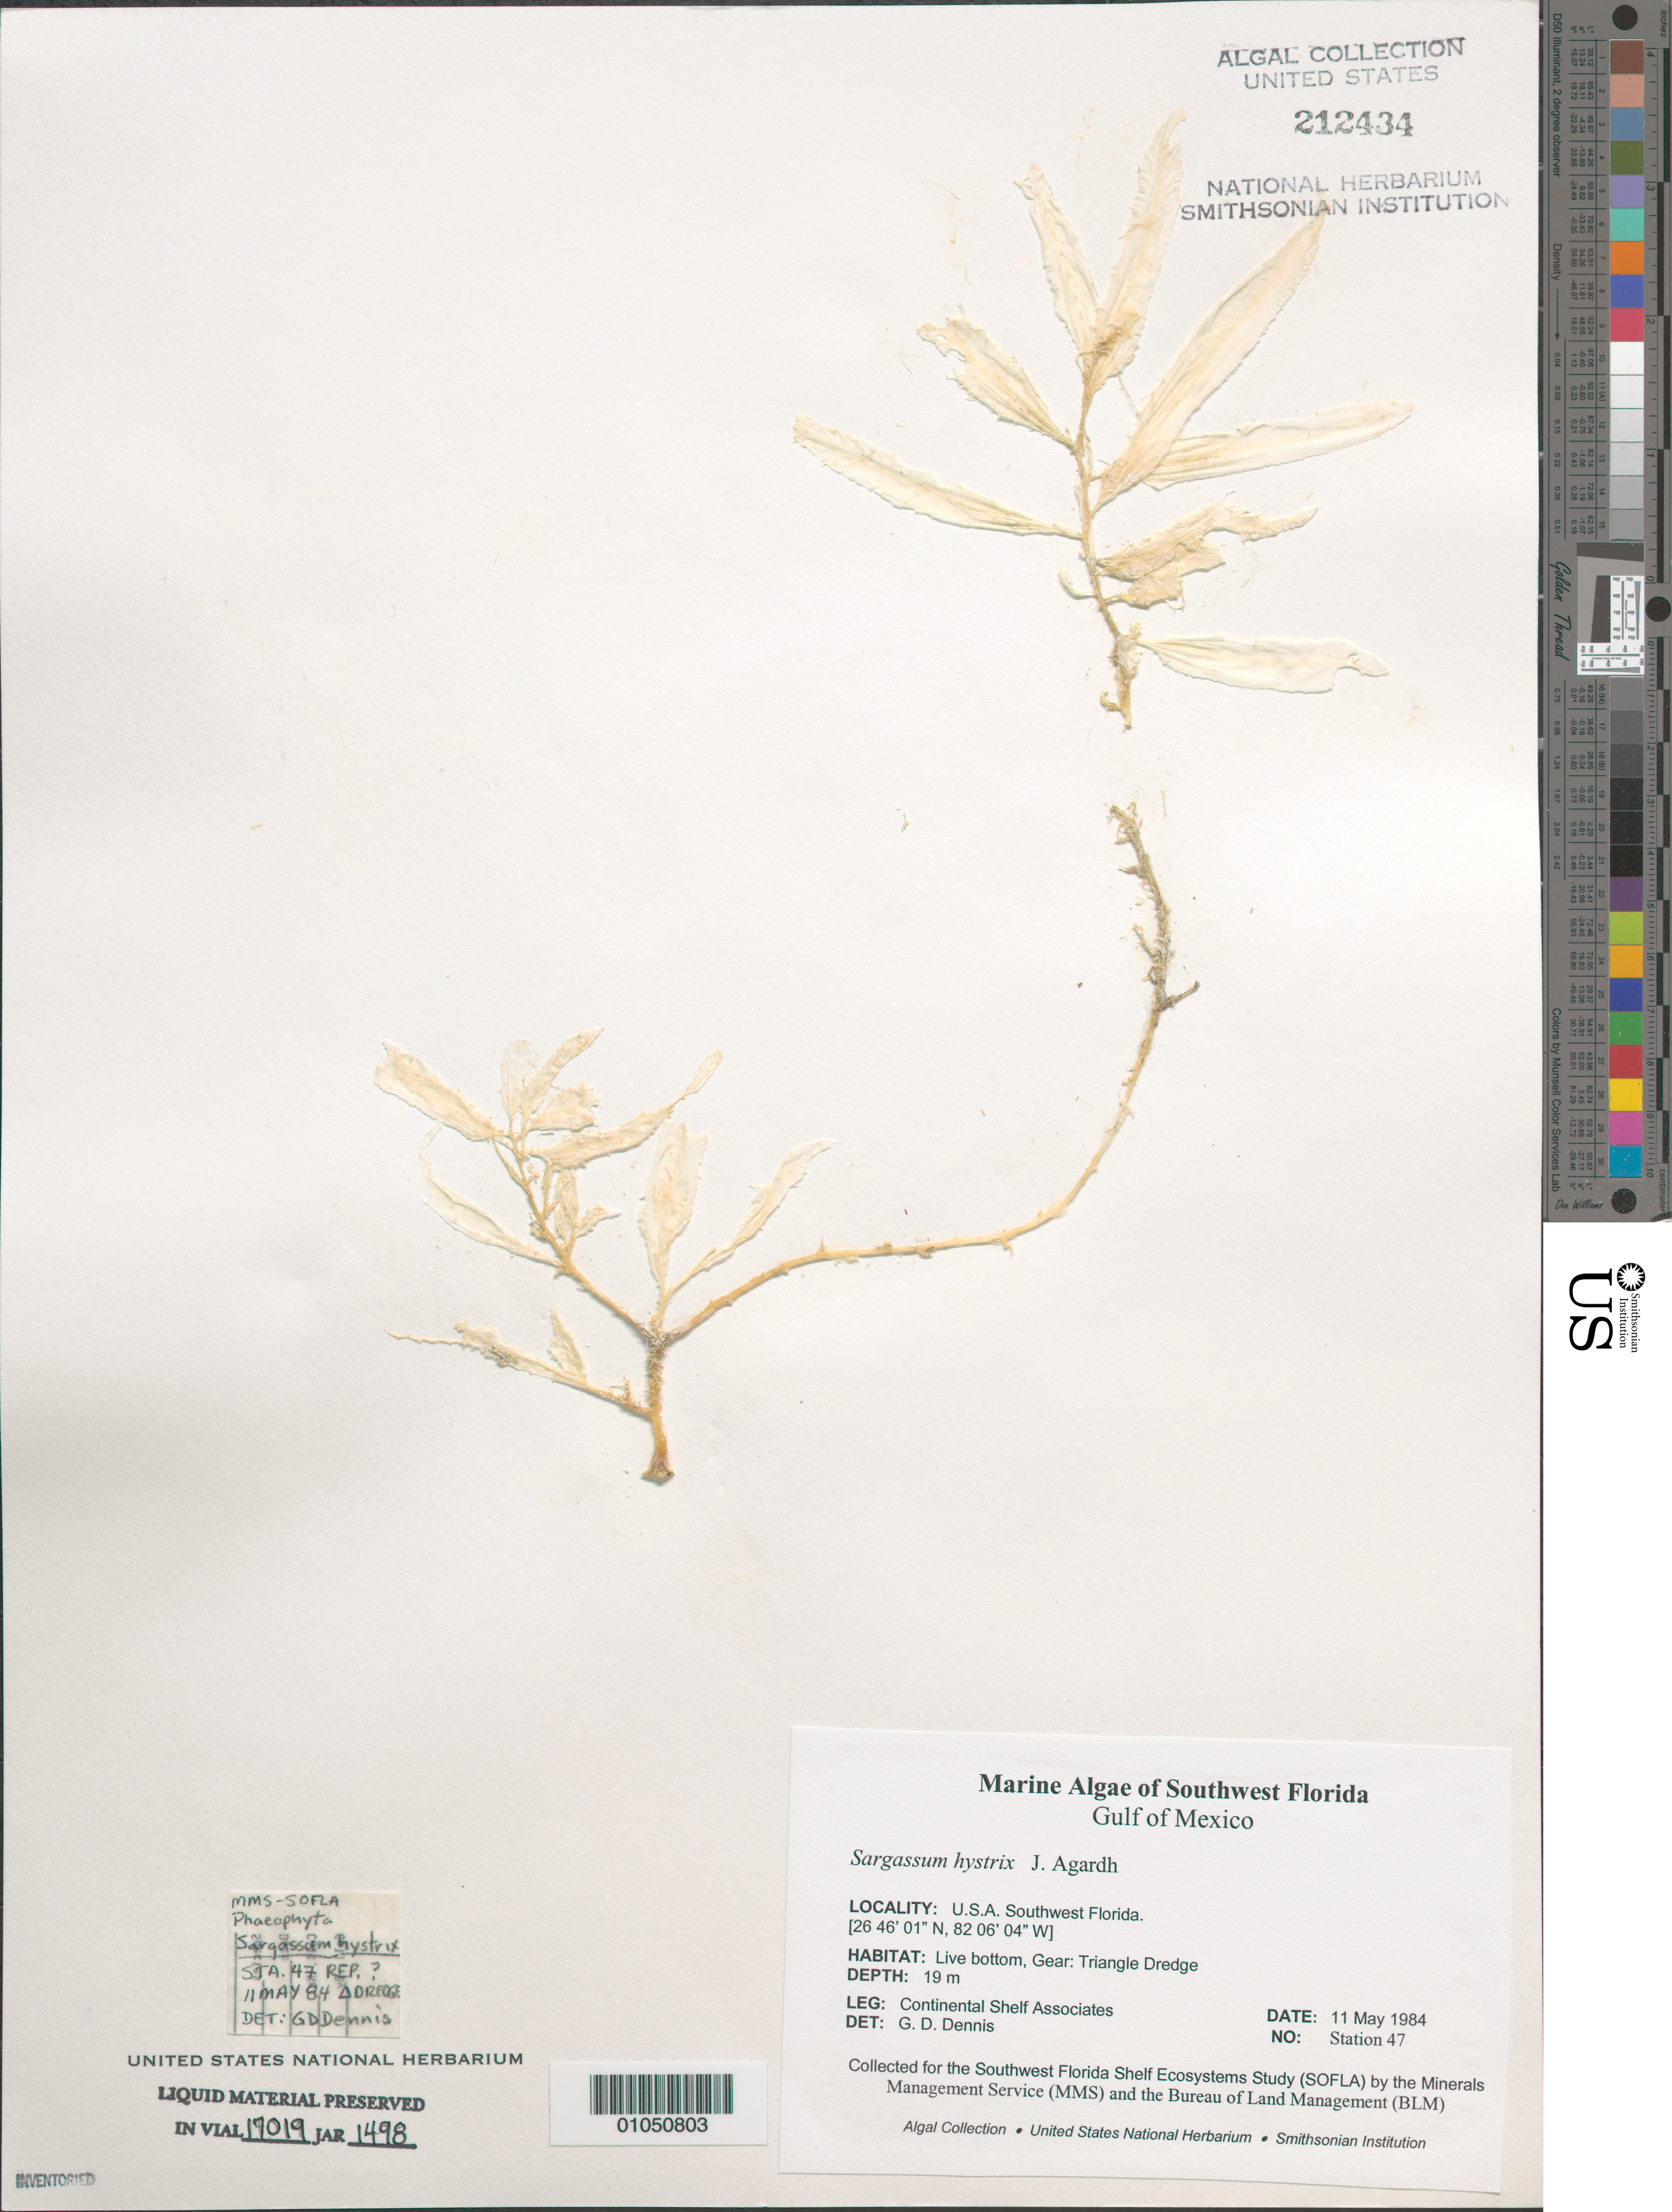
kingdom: Chromista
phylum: Ochrophyta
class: Phaeophyceae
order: Fucales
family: Sargassaceae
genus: Sargassum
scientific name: Sargassum hystrix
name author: J. Agardh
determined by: Dennis, G. D.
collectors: Continental Shelf Associates Inc.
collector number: Station 47 Repl ?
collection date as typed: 11 May 1984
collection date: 1984-05-11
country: United States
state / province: Florida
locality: Gulf of Mexico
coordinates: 26 46'01"N, 82 06'04"W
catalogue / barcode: US 212434